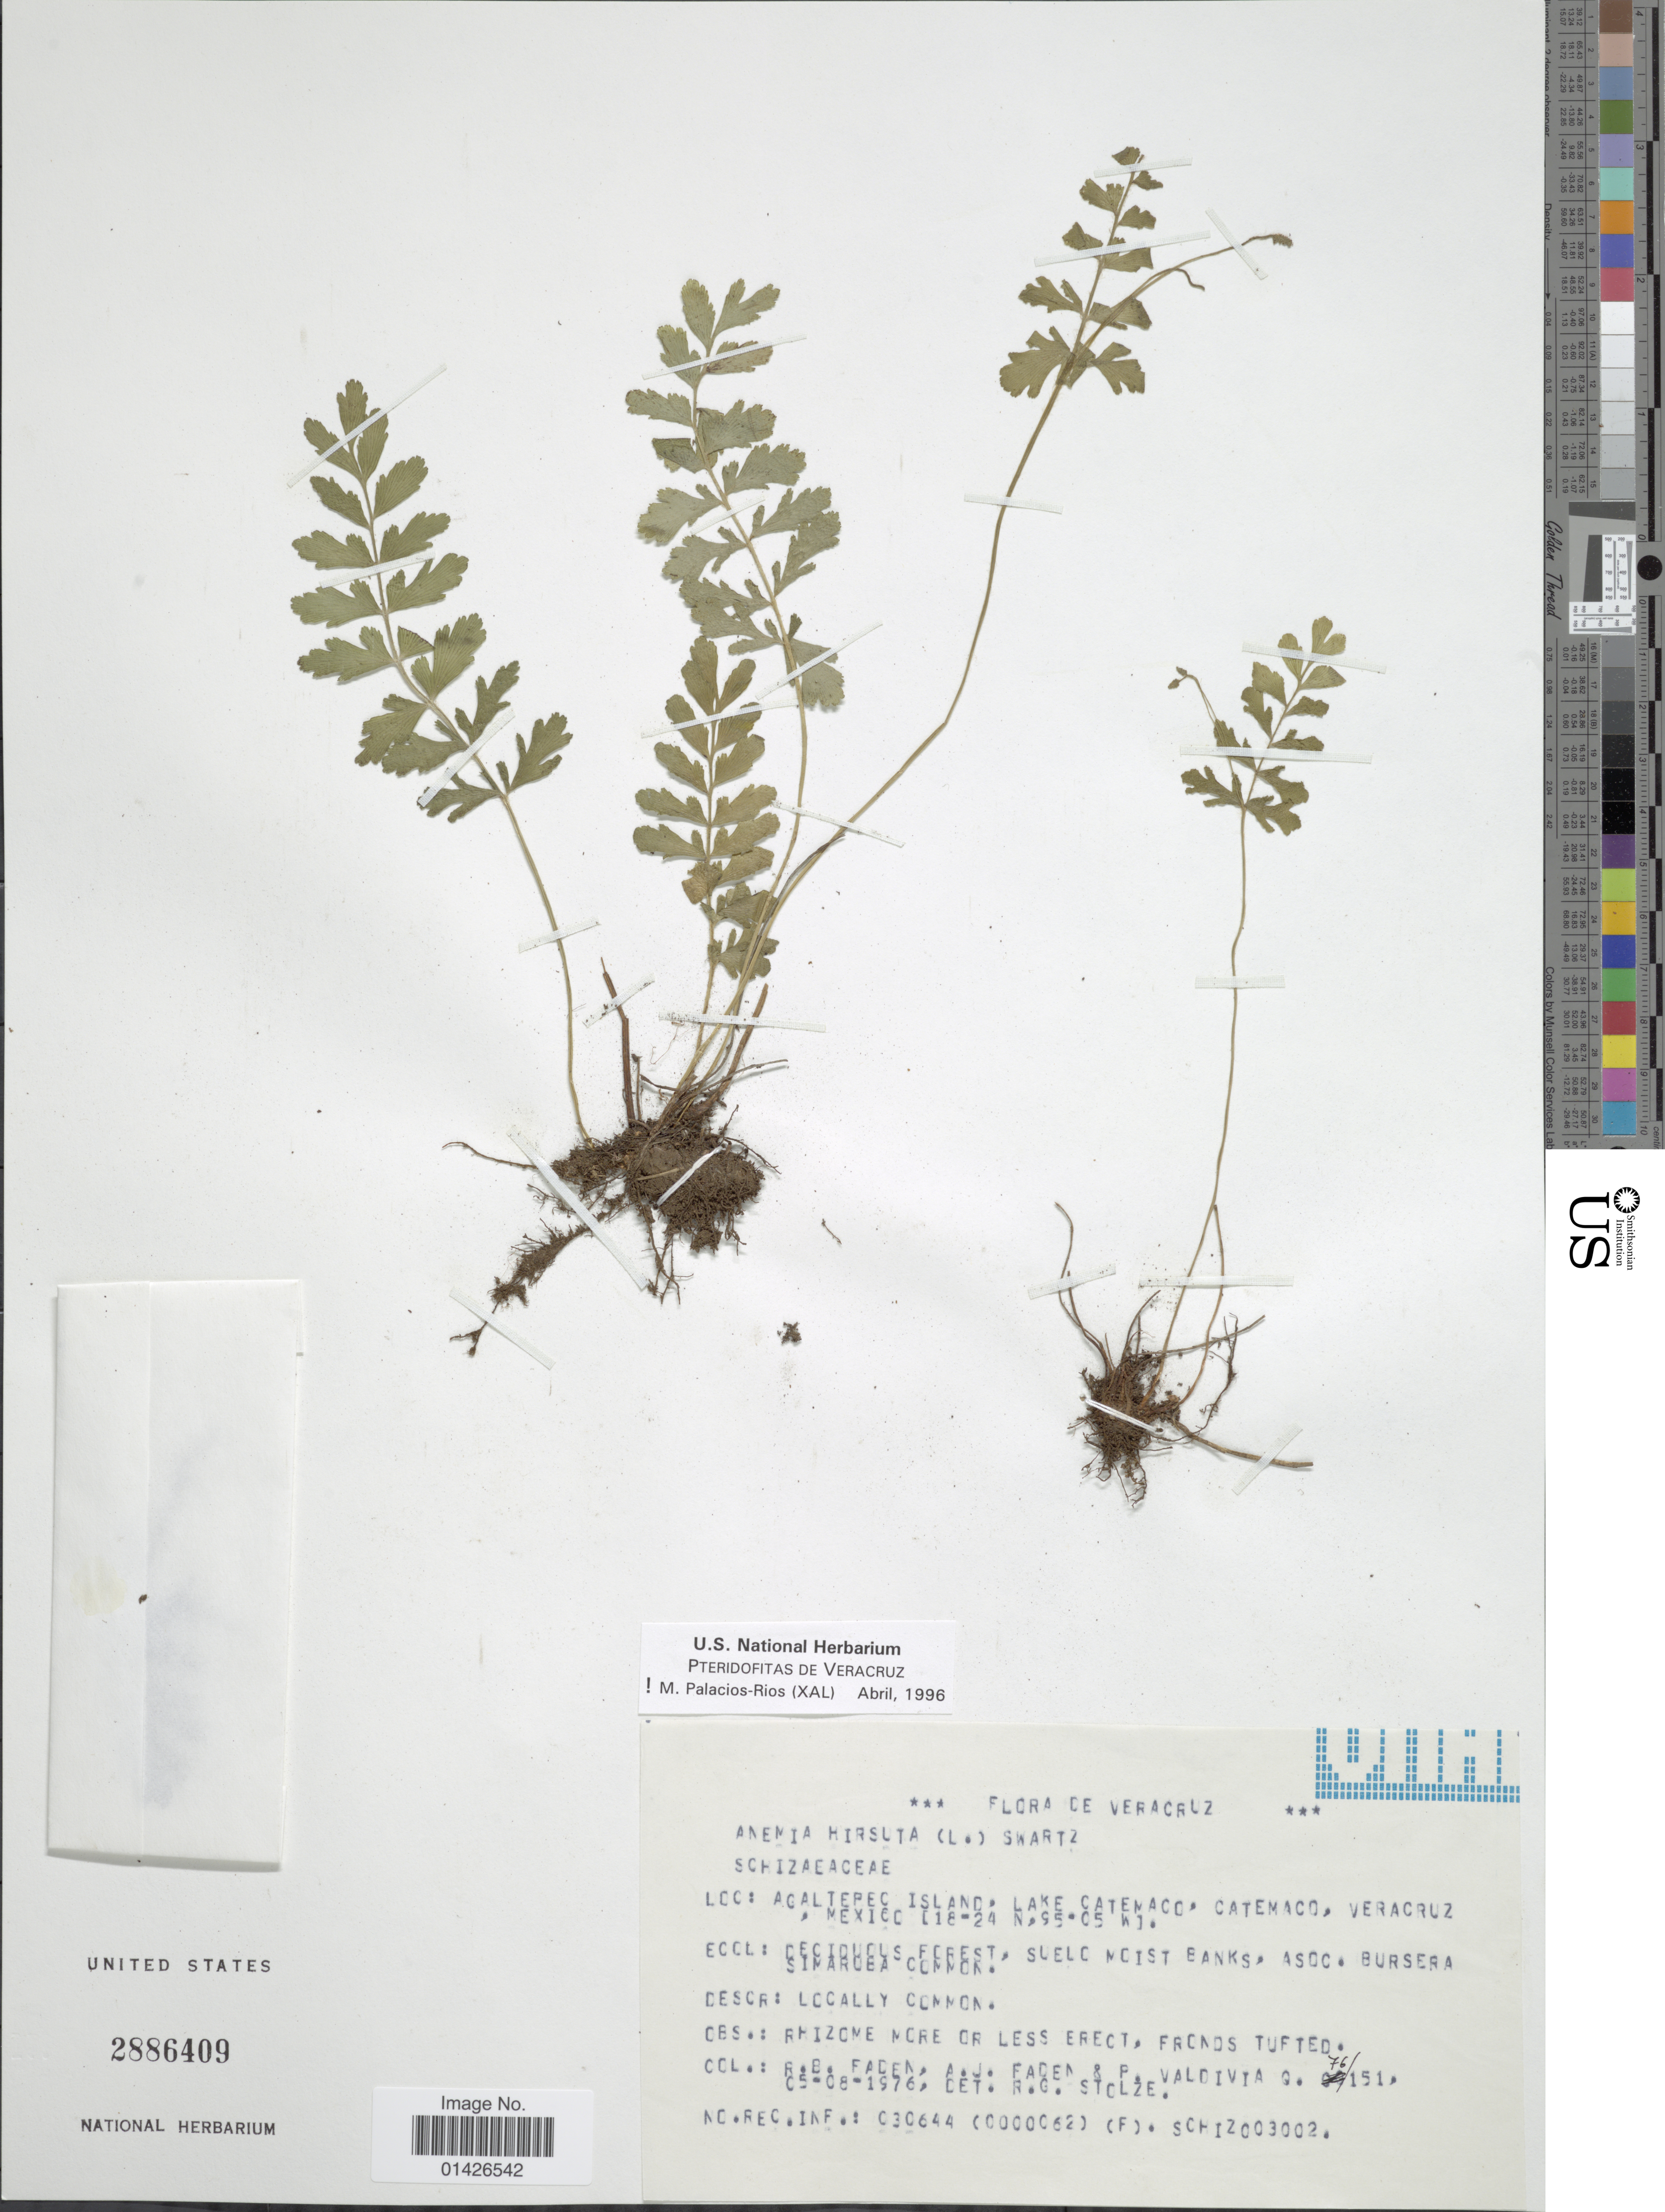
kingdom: Plantae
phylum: Tracheophyta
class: Polypodiopsida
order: Schizaeales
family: Anemiaceae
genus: Anemia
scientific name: Anemia hirsuta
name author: (L.) Sw.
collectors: R. B. Faden, A. J. Faden & P. Valdiva Q.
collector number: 76/151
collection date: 1976-08-05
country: Mexico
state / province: Veracruz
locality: Agaltepec Island, lake Catemaco, catemaco, veracruz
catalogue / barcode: US 2886409